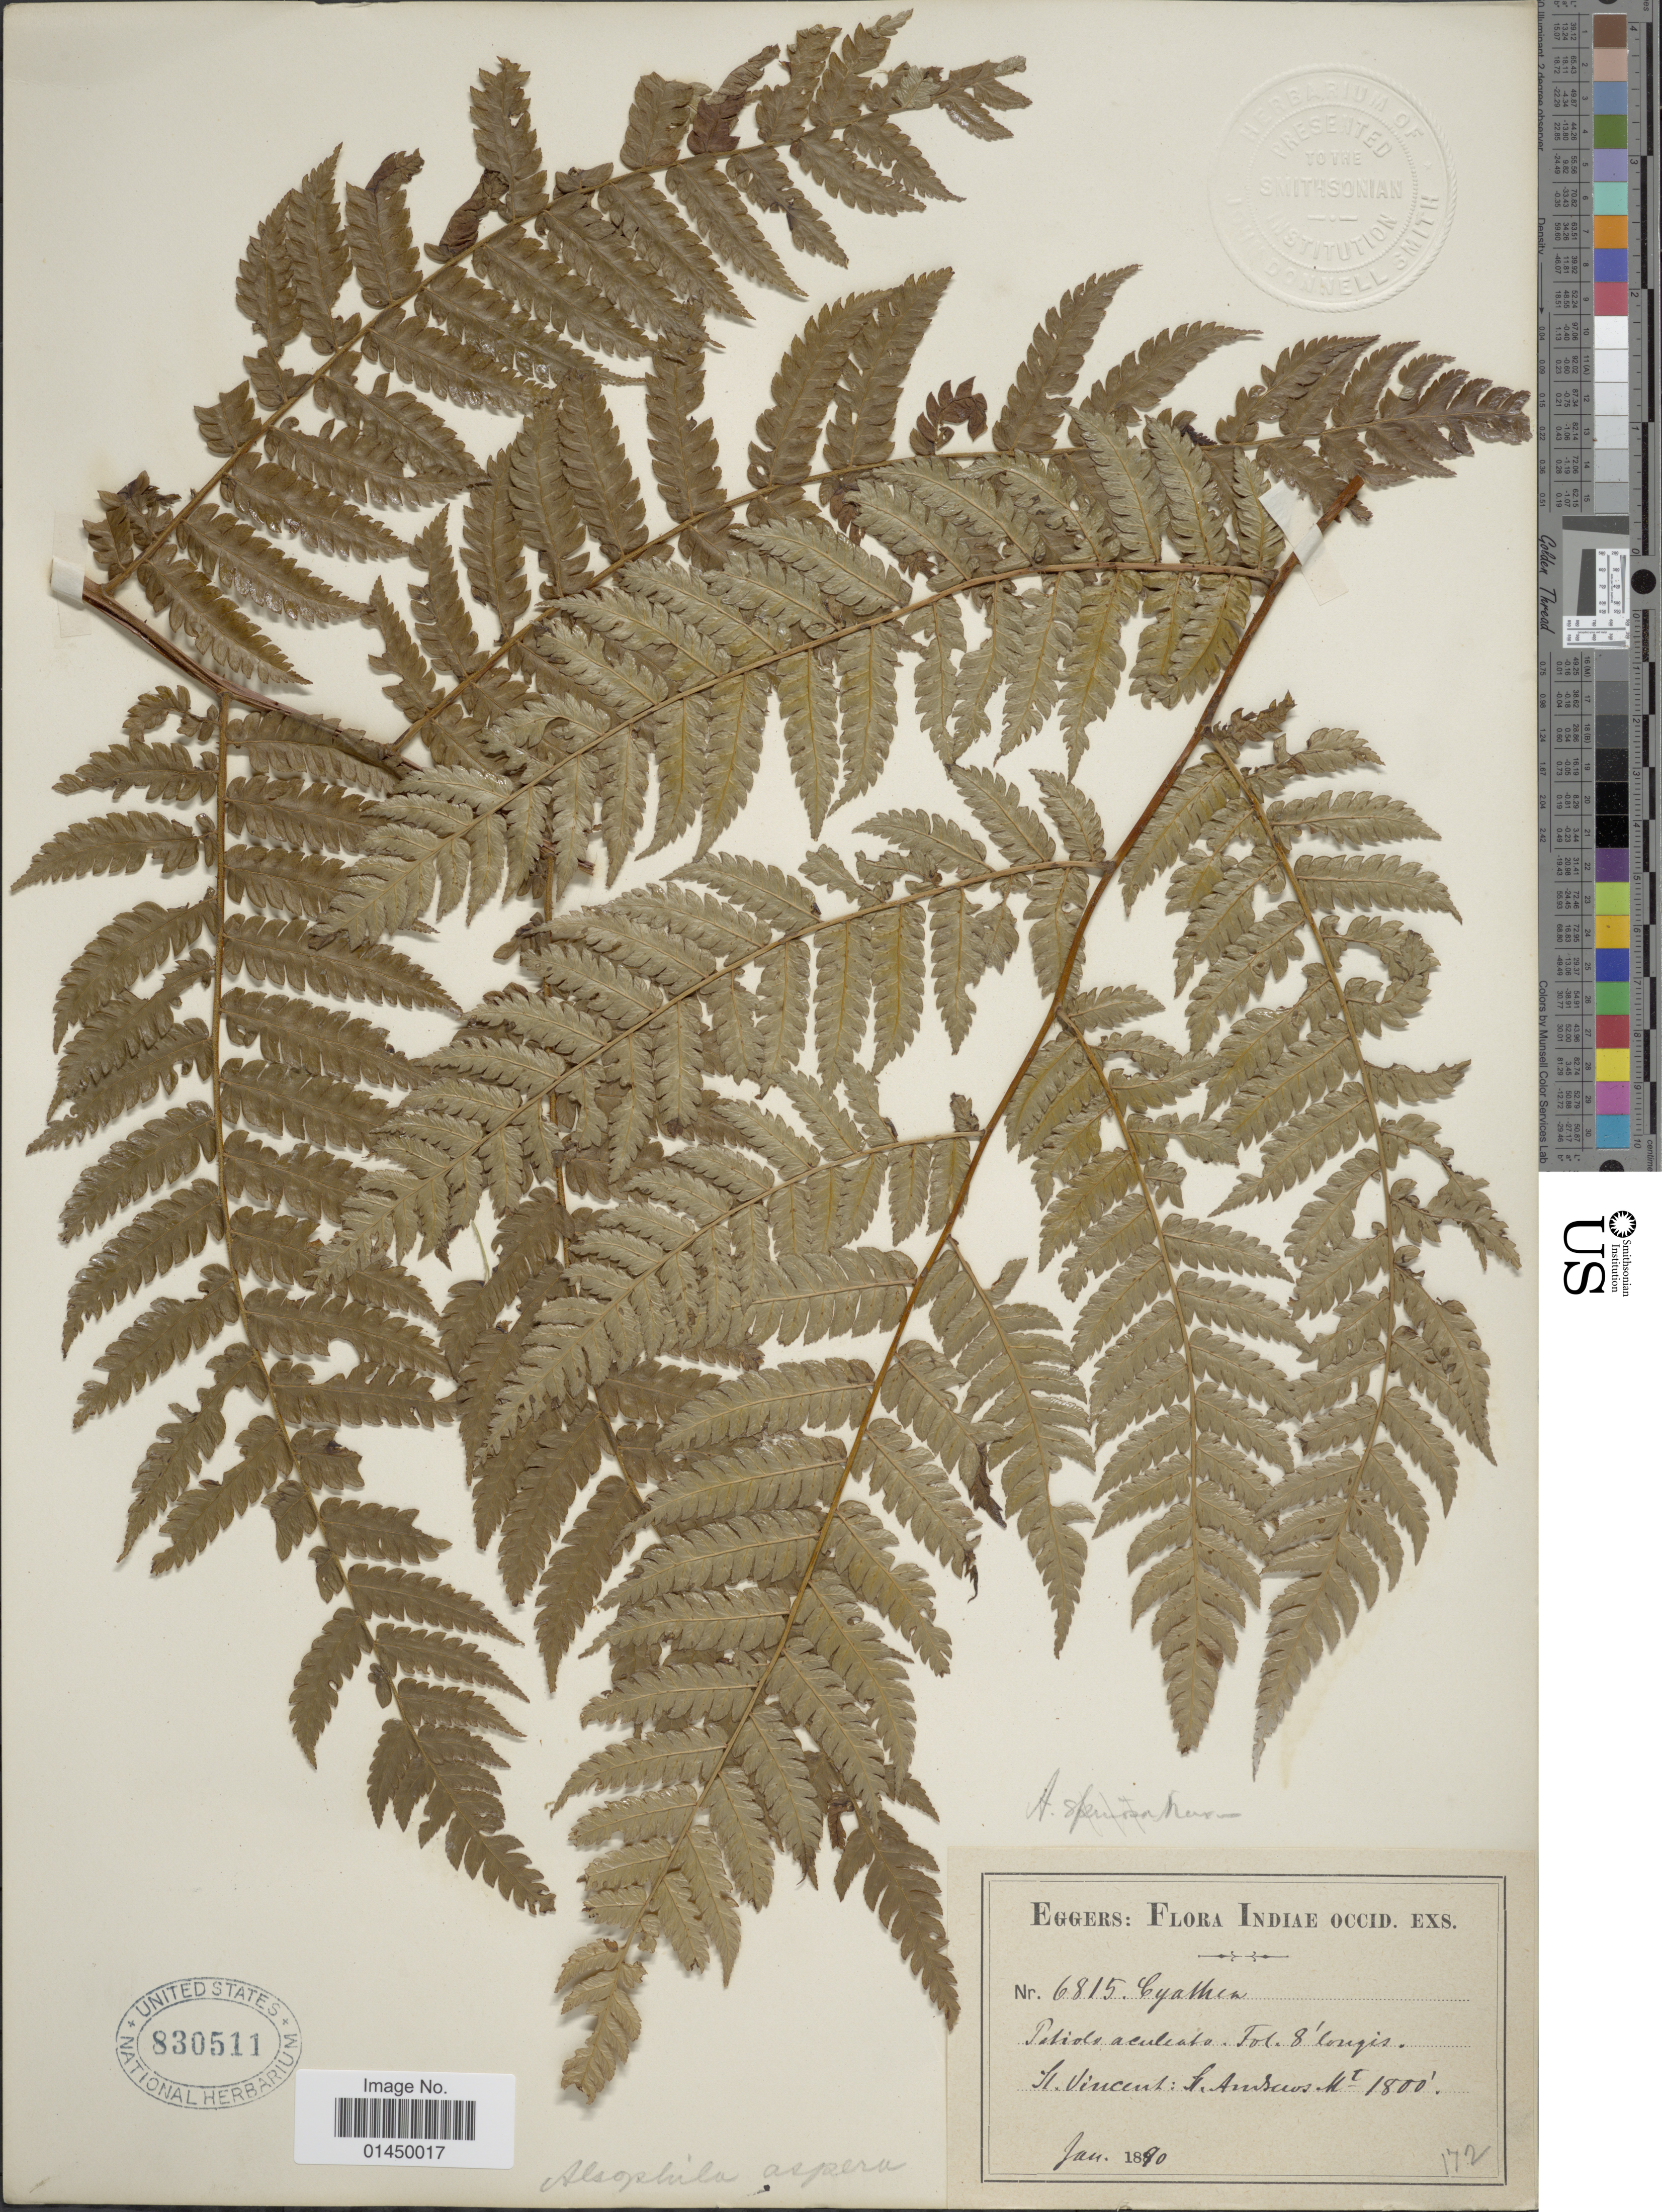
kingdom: Plantae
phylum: Tracheophyta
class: Polypodiopsida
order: Cyatheales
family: Cyatheaceae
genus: Cyathea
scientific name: Cyathea aspera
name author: (L.) Sw.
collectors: H. F. A. von Eggers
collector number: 6815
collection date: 1890-01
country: St. Vincent - Grenadines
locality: Indiae Occid. St. Vincents: St. Andrews Mt.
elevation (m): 549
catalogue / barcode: US 830511